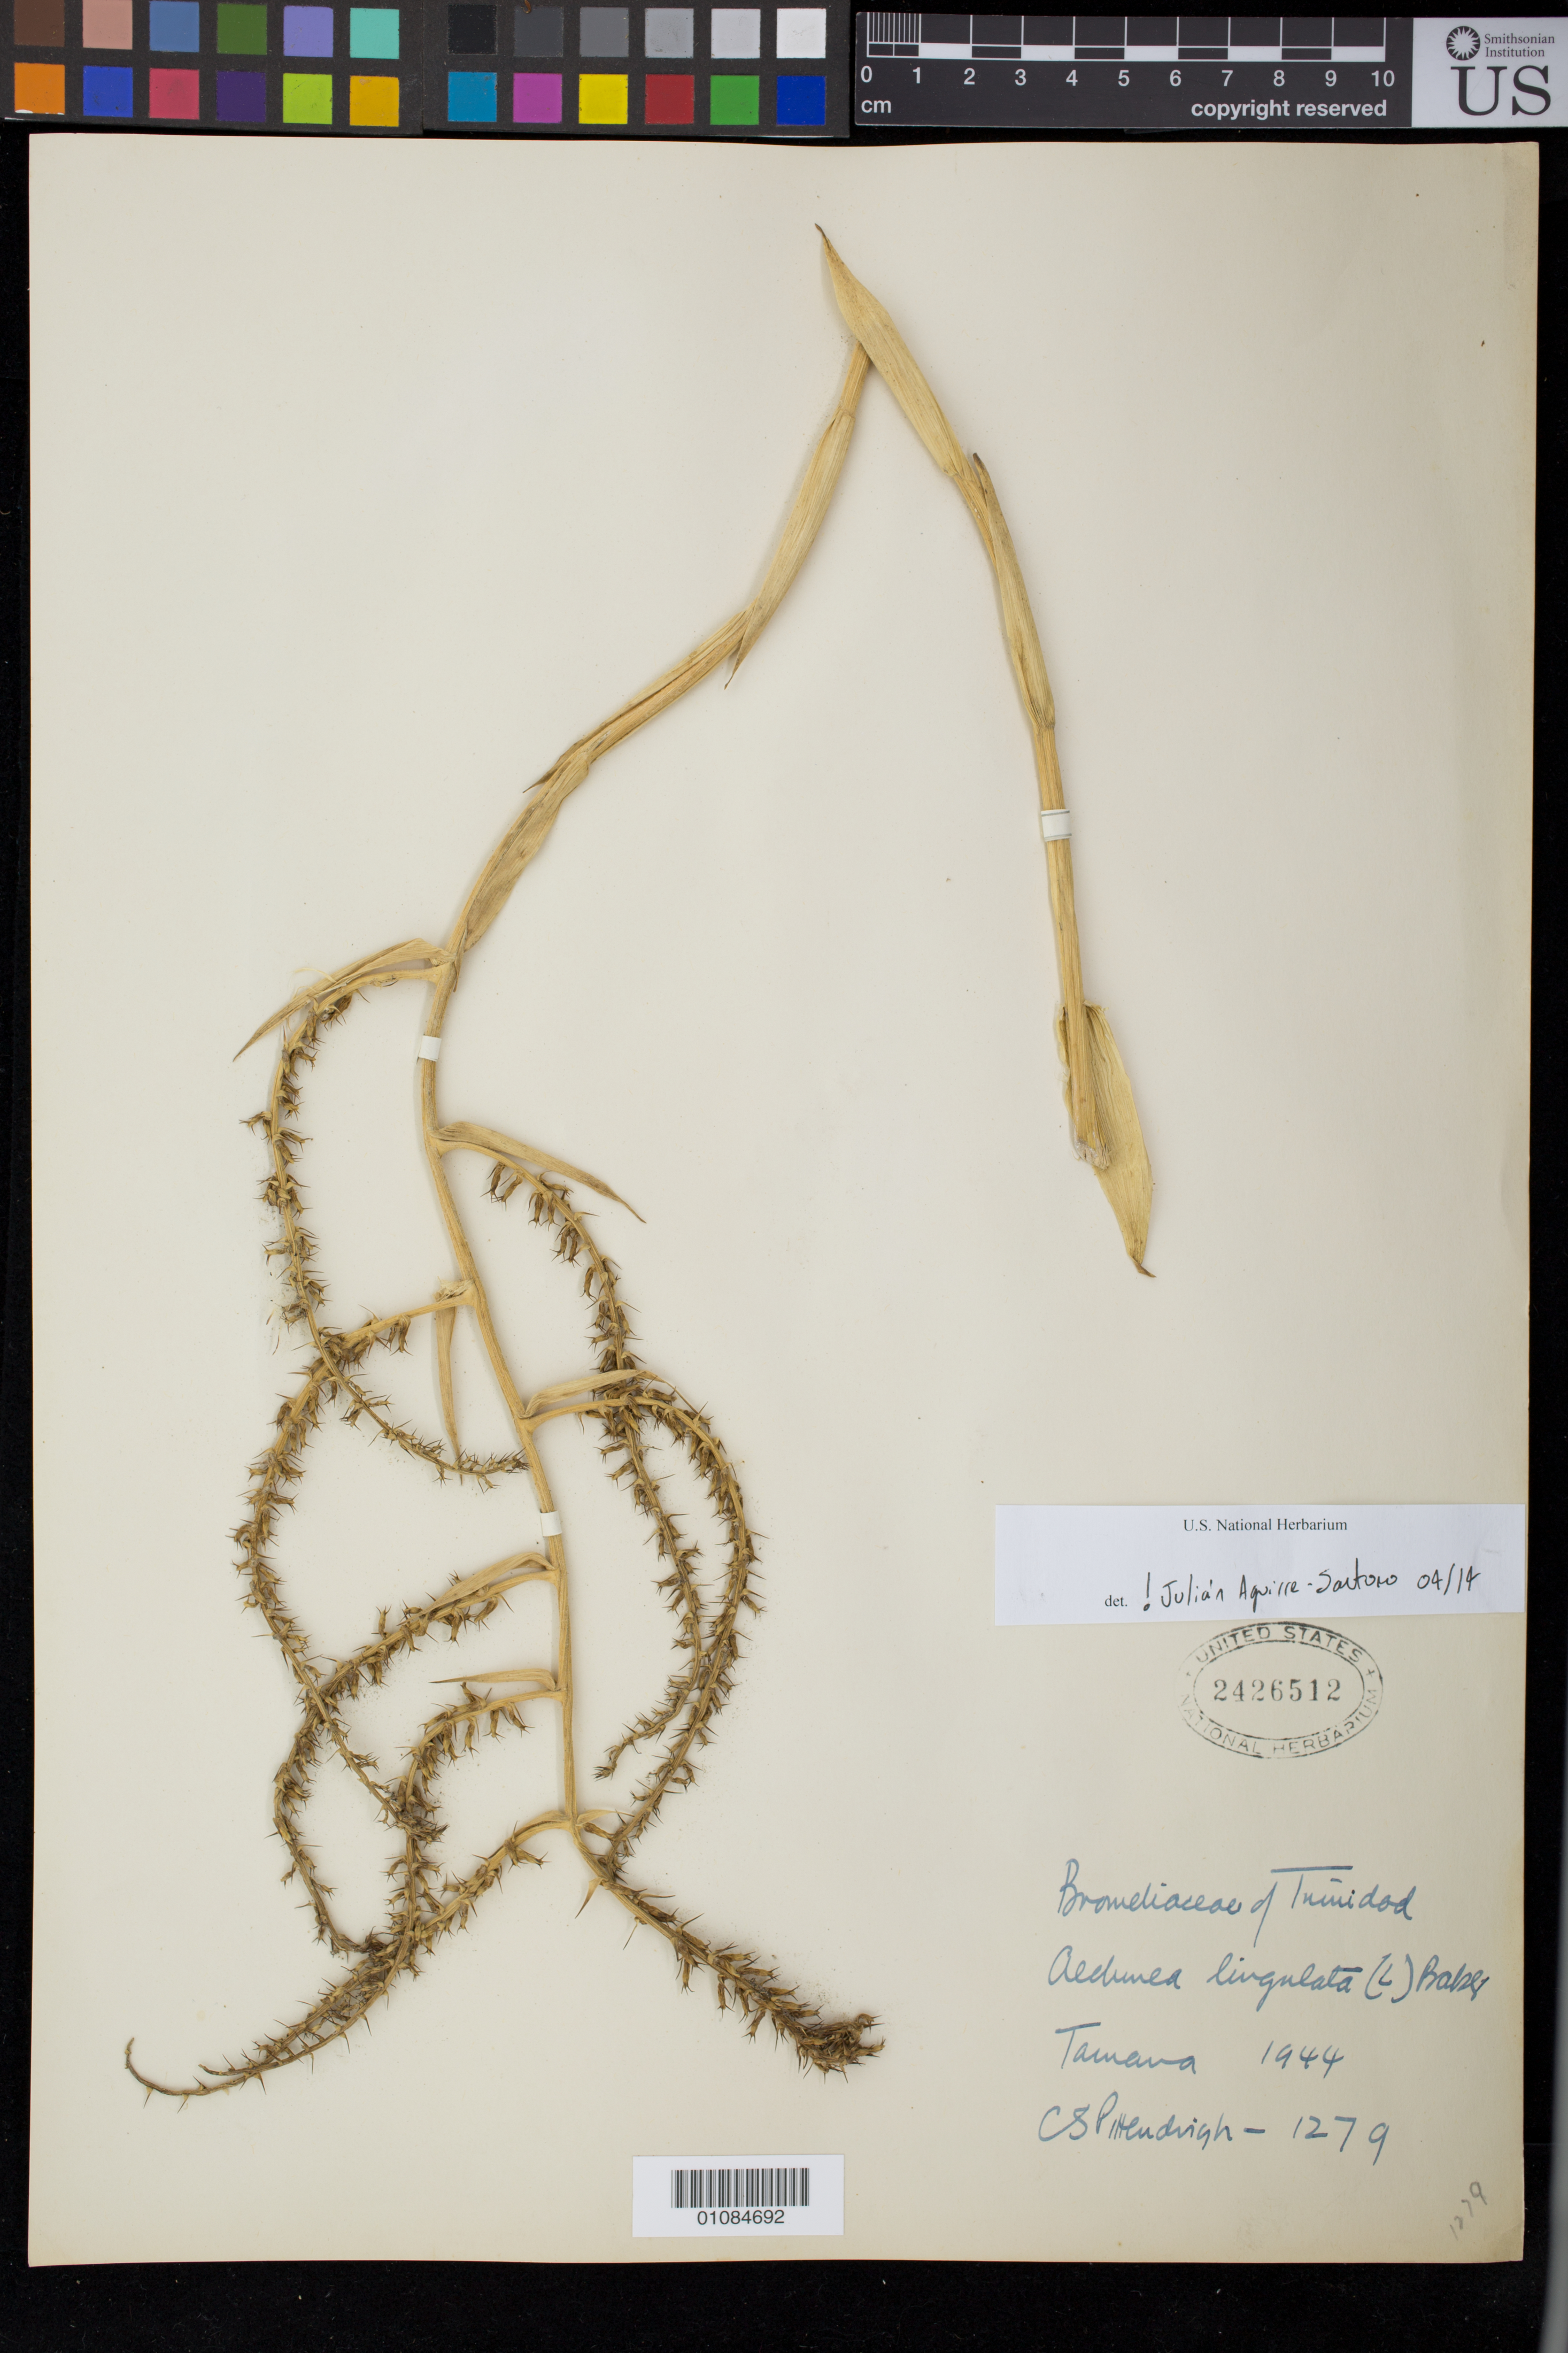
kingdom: Plantae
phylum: Tracheophyta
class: Liliopsida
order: Poales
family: Bromeliaceae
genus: Wittmackia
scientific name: Wittmackia lingulata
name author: (L.) Mez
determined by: Strong, Mark T., (BOT), Smithsonian Institution - National Museum of Natural History (UNITED STATES)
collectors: C. S. Pittendrigh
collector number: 1279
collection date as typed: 1944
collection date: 1944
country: Trinidad and Tobago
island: Trinidad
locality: Tamana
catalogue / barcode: US 2426512